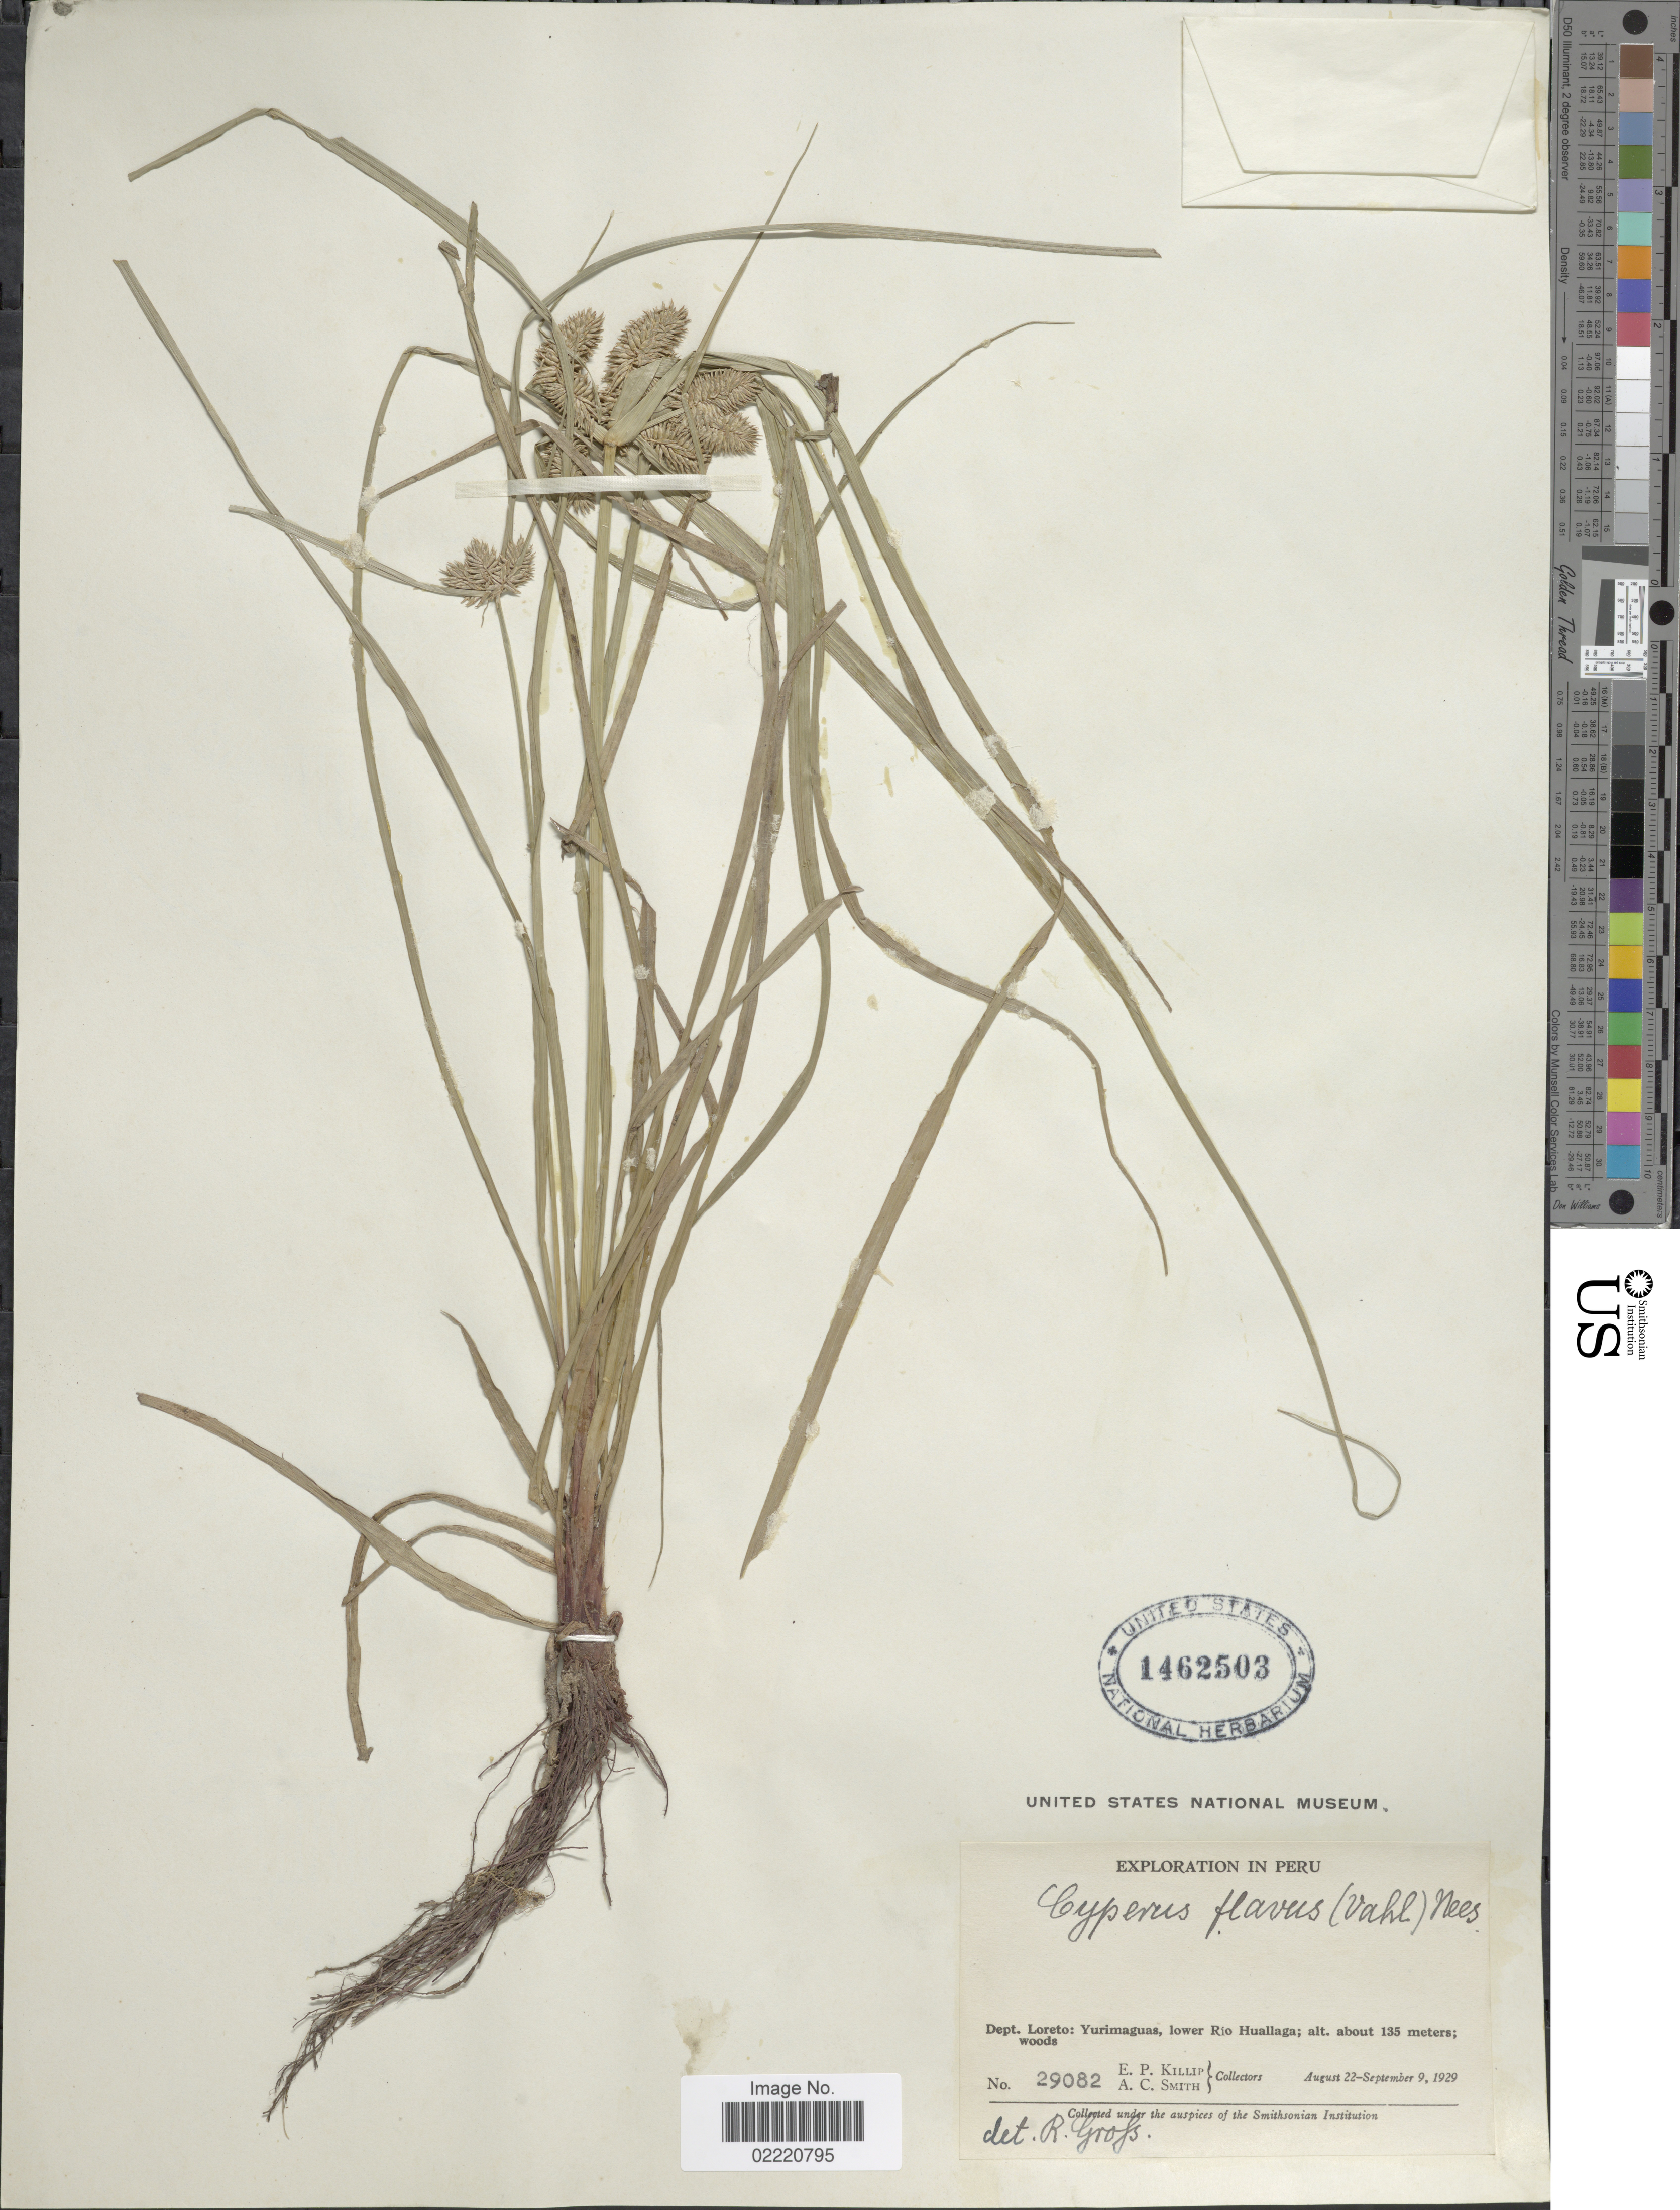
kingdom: Plantae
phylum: Tracheophyta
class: Liliopsida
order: Poales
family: Cyperaceae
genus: Cyperus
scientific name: Cyperus aggregatus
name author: (Willd.) Endl.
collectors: E. P. Killip & A. C. Smith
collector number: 29082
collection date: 1929-08-22/1929-09-09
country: Peru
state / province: Loreto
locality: Dept. Loreto: Yurimaguas, lower Rio Huallaga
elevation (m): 135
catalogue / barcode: US 1462503